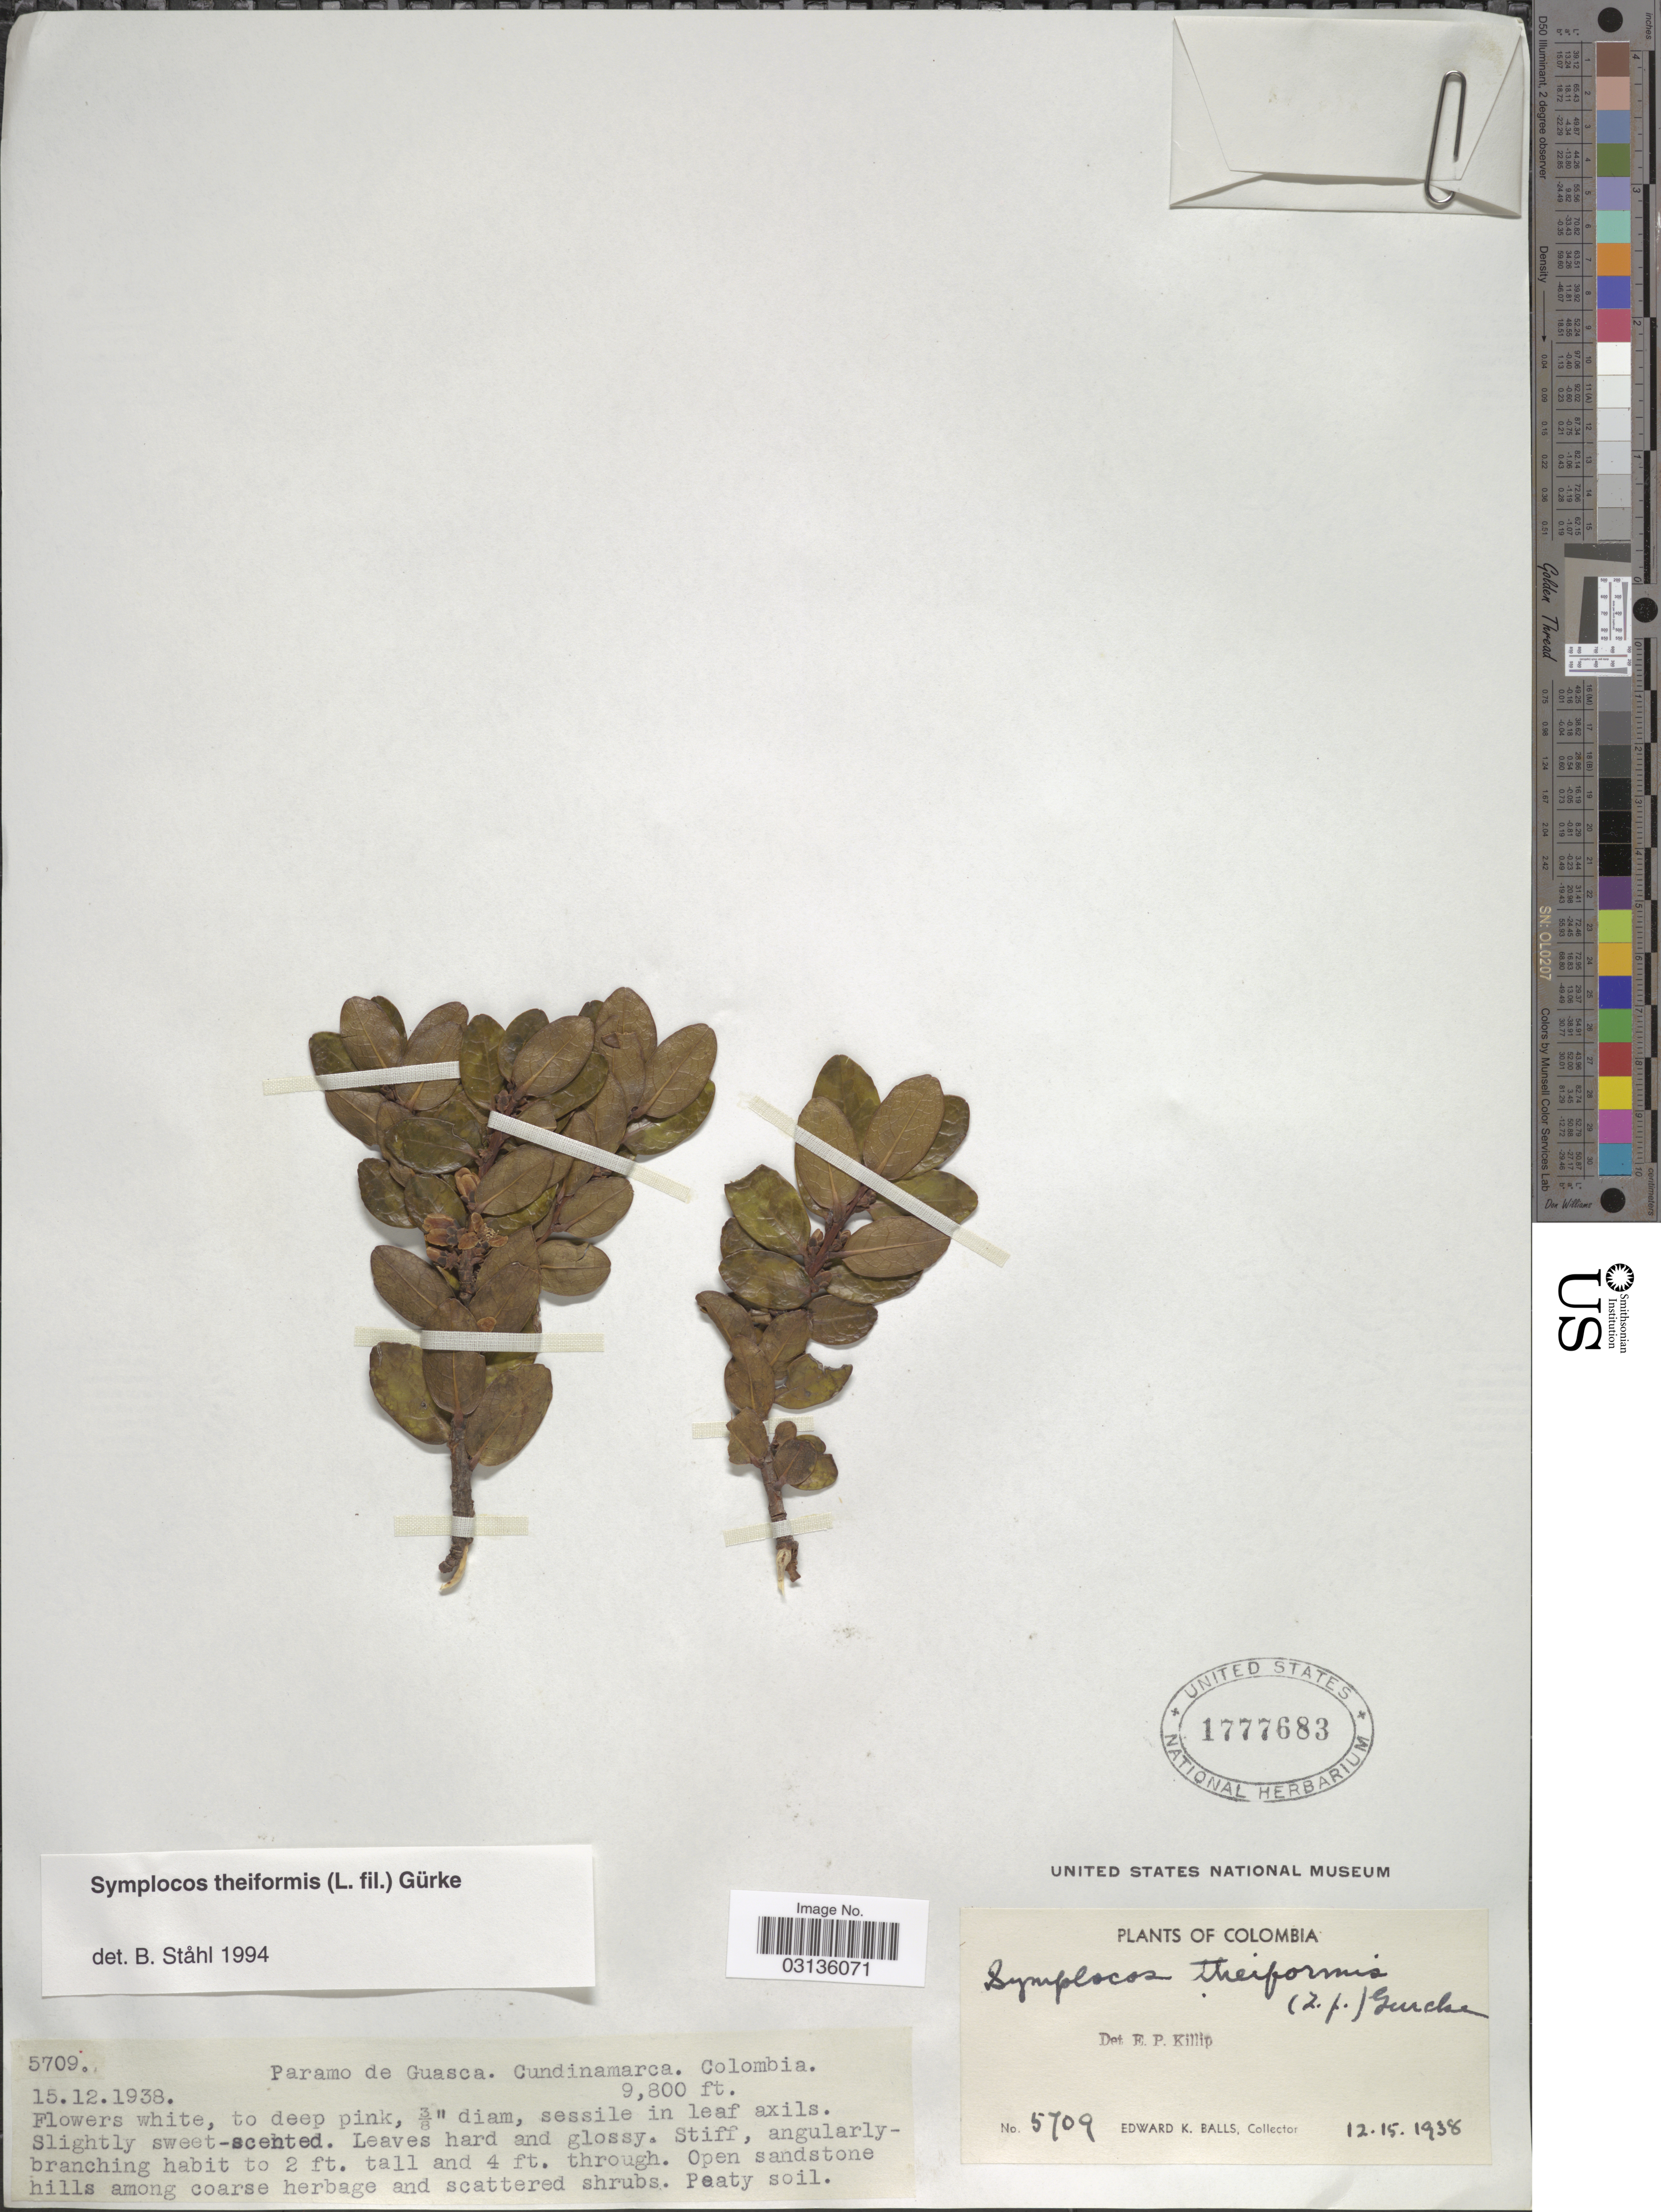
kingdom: Plantae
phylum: Tracheophyta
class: Magnoliopsida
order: Ericales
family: Symplocaceae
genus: Symplocos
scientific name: Symplocos theiformis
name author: (L. f.) Oken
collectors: E. K. Balls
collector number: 5709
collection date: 1938-12-15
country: Colombia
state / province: Cundinamarca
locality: Paramo de Guasca.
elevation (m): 2987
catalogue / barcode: US 1777683